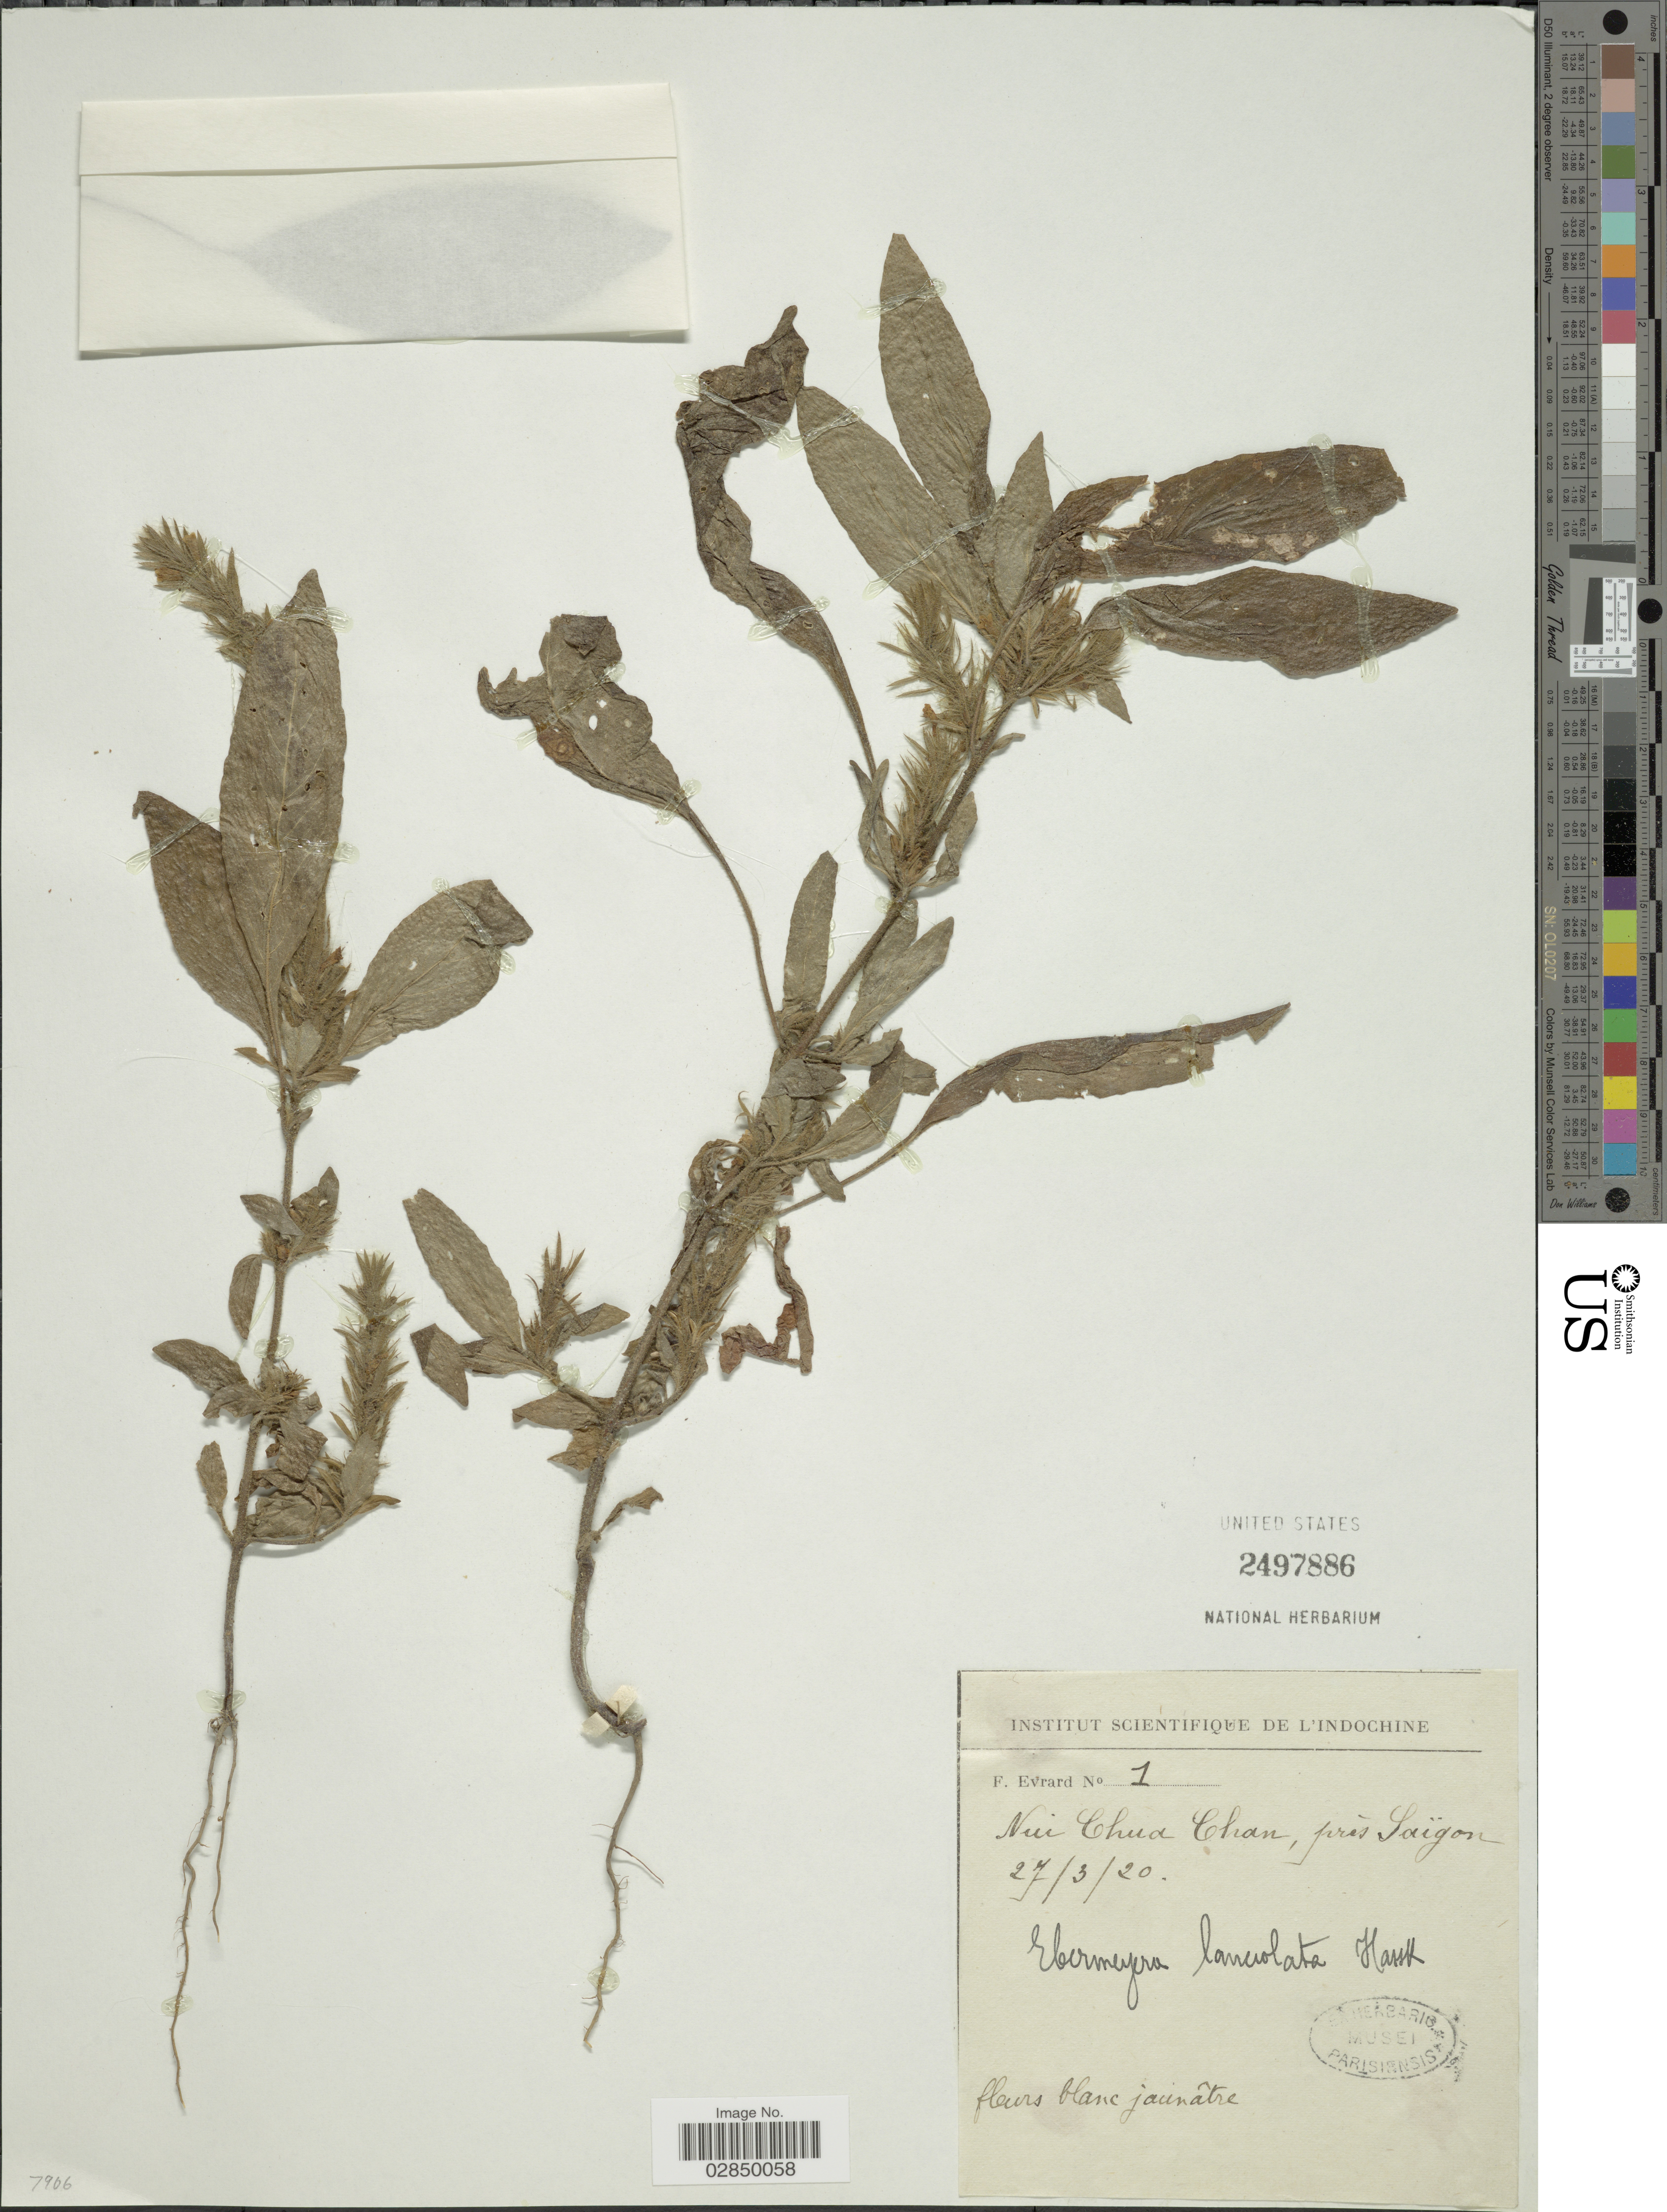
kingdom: Plantae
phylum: Tracheophyta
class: Magnoliopsida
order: Lamiales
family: Acanthaceae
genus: Staurogyne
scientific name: Staurogyne lanceolata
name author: Kuntze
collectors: F. Evrard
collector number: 1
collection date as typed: Transcribed d/m/y: 27/3/20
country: Vietnam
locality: Nui Chua Chan, prés Saïgon.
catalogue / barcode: US 2497886